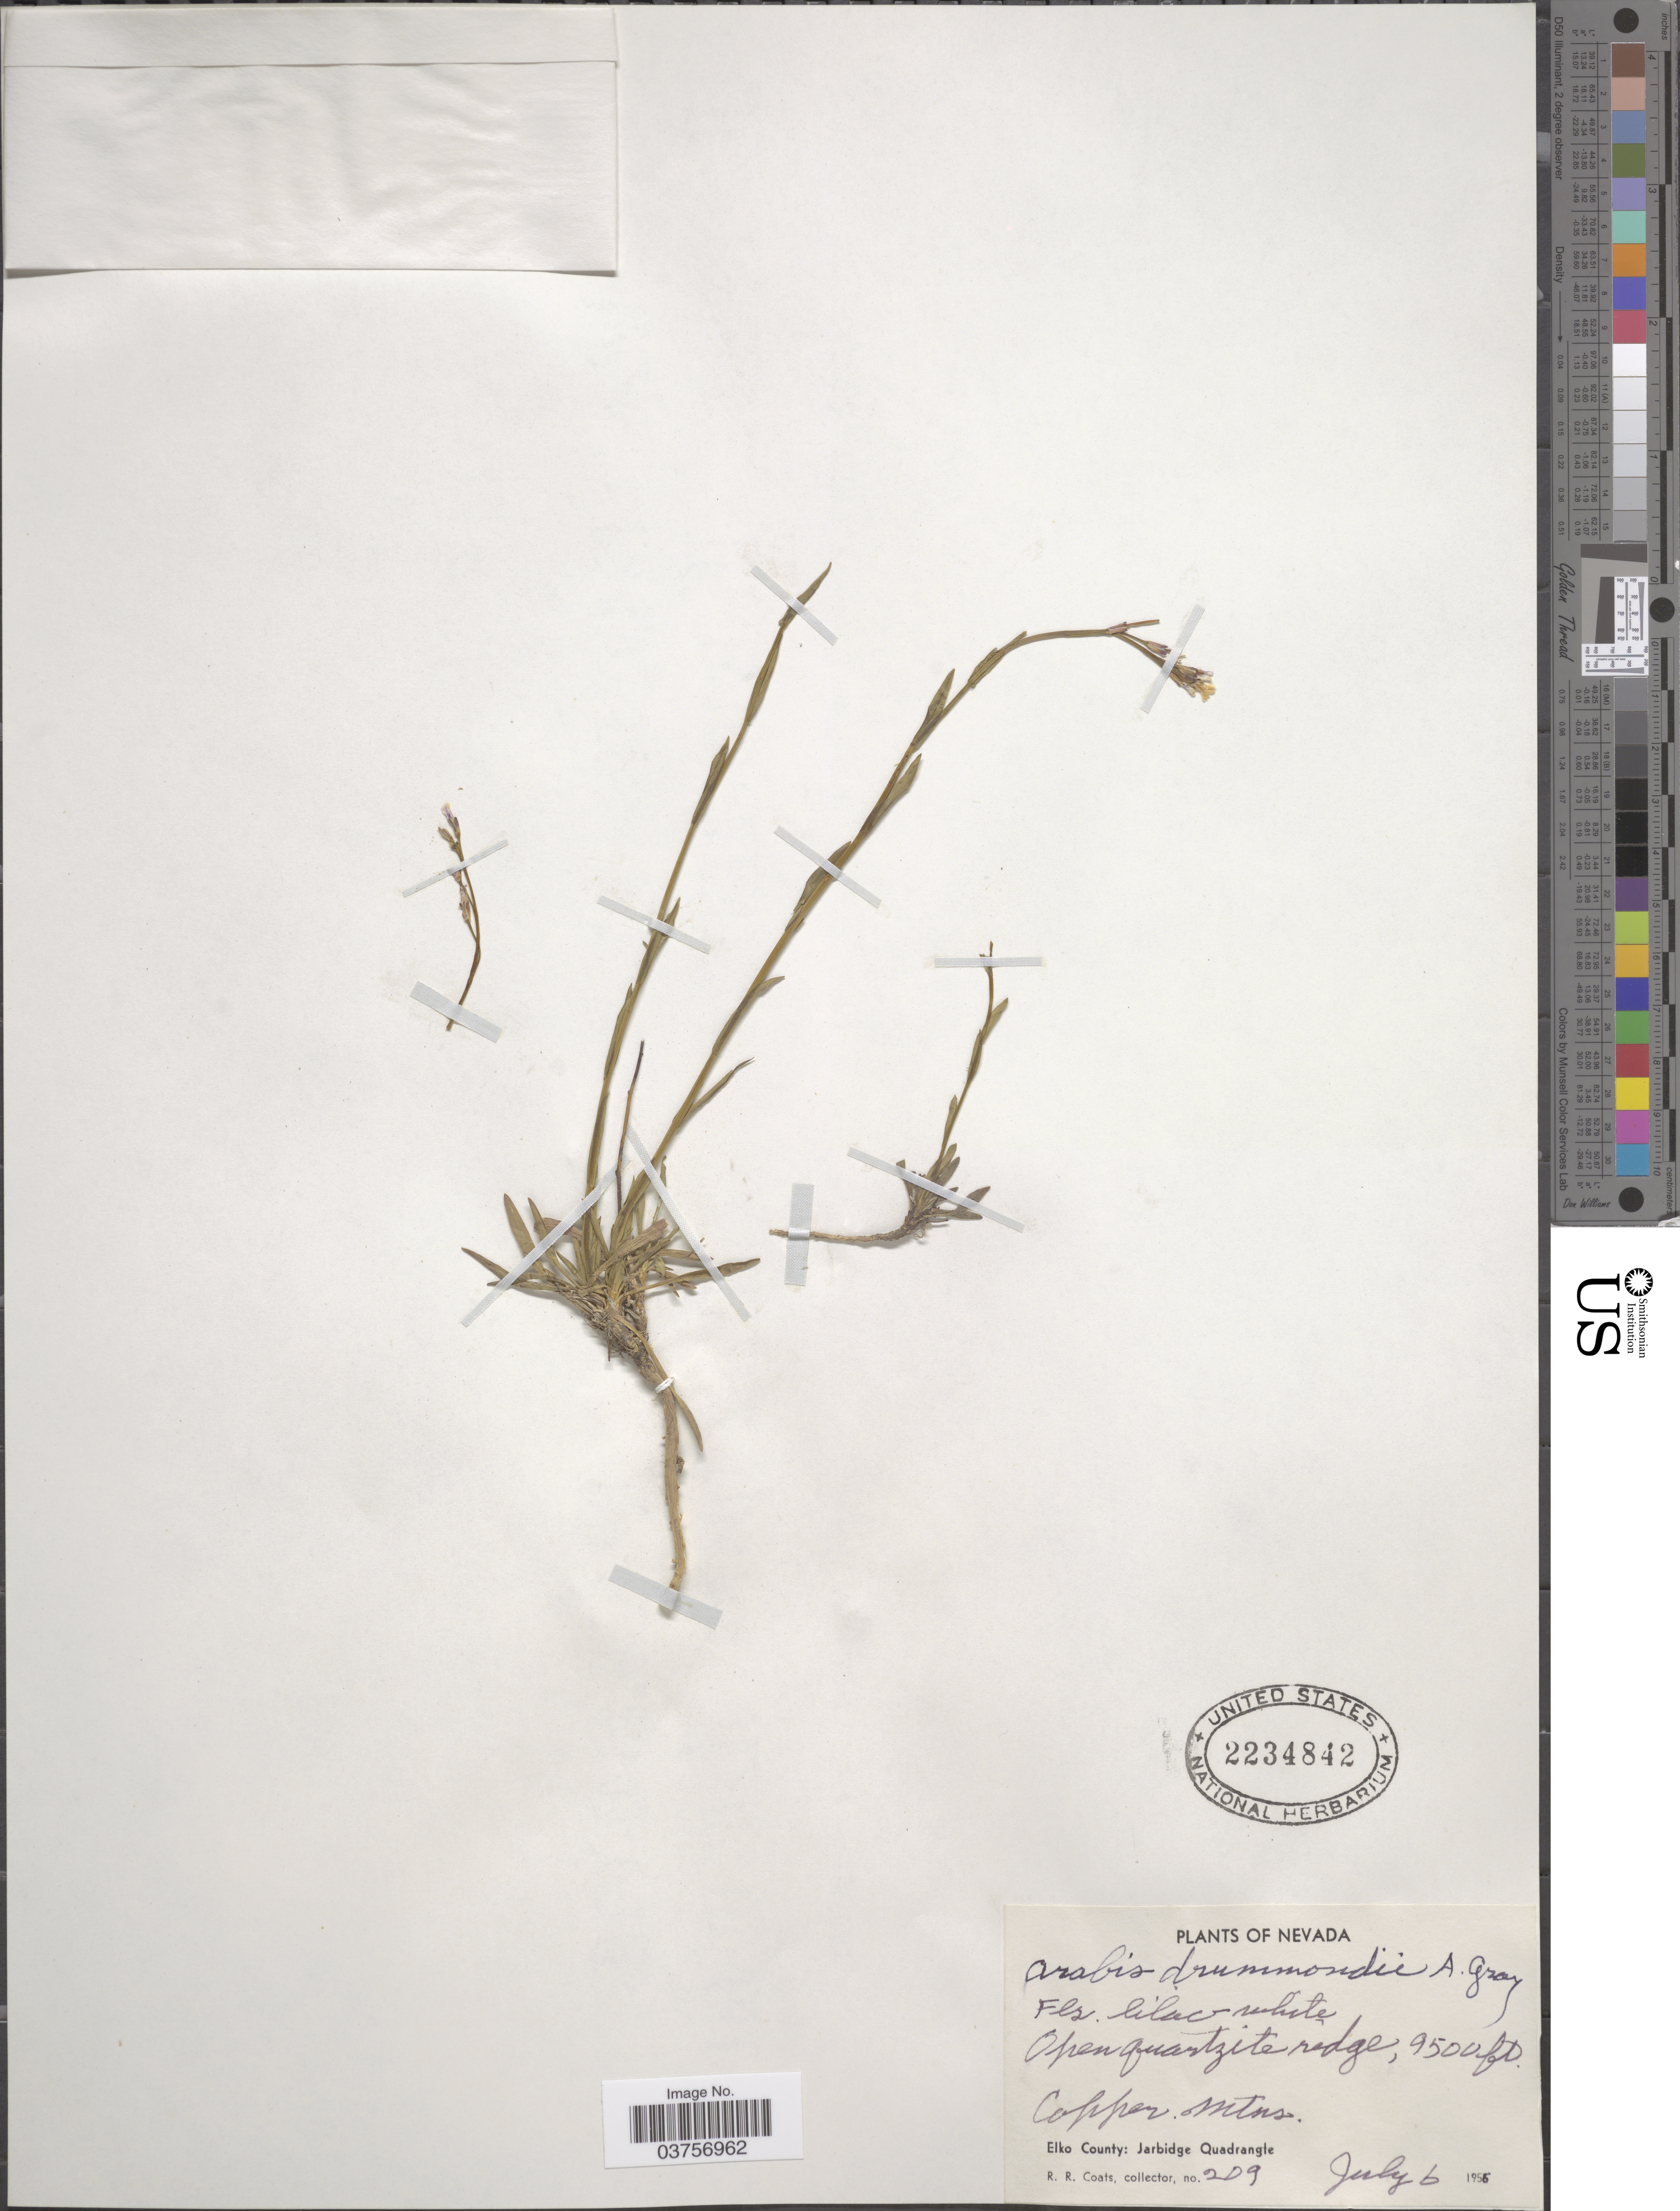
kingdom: Plantae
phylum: Tracheophyta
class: Magnoliopsida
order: Brassicales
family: Brassicaceae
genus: Arabis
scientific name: Arabis drummondii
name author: A. Gray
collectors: R. Coats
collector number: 209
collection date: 1955-07-06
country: United States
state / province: Nevada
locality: Open quartzite ridge. Copper Mtns. Elko County: Jarbidge Quadrangle.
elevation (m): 2896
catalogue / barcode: US 2234842